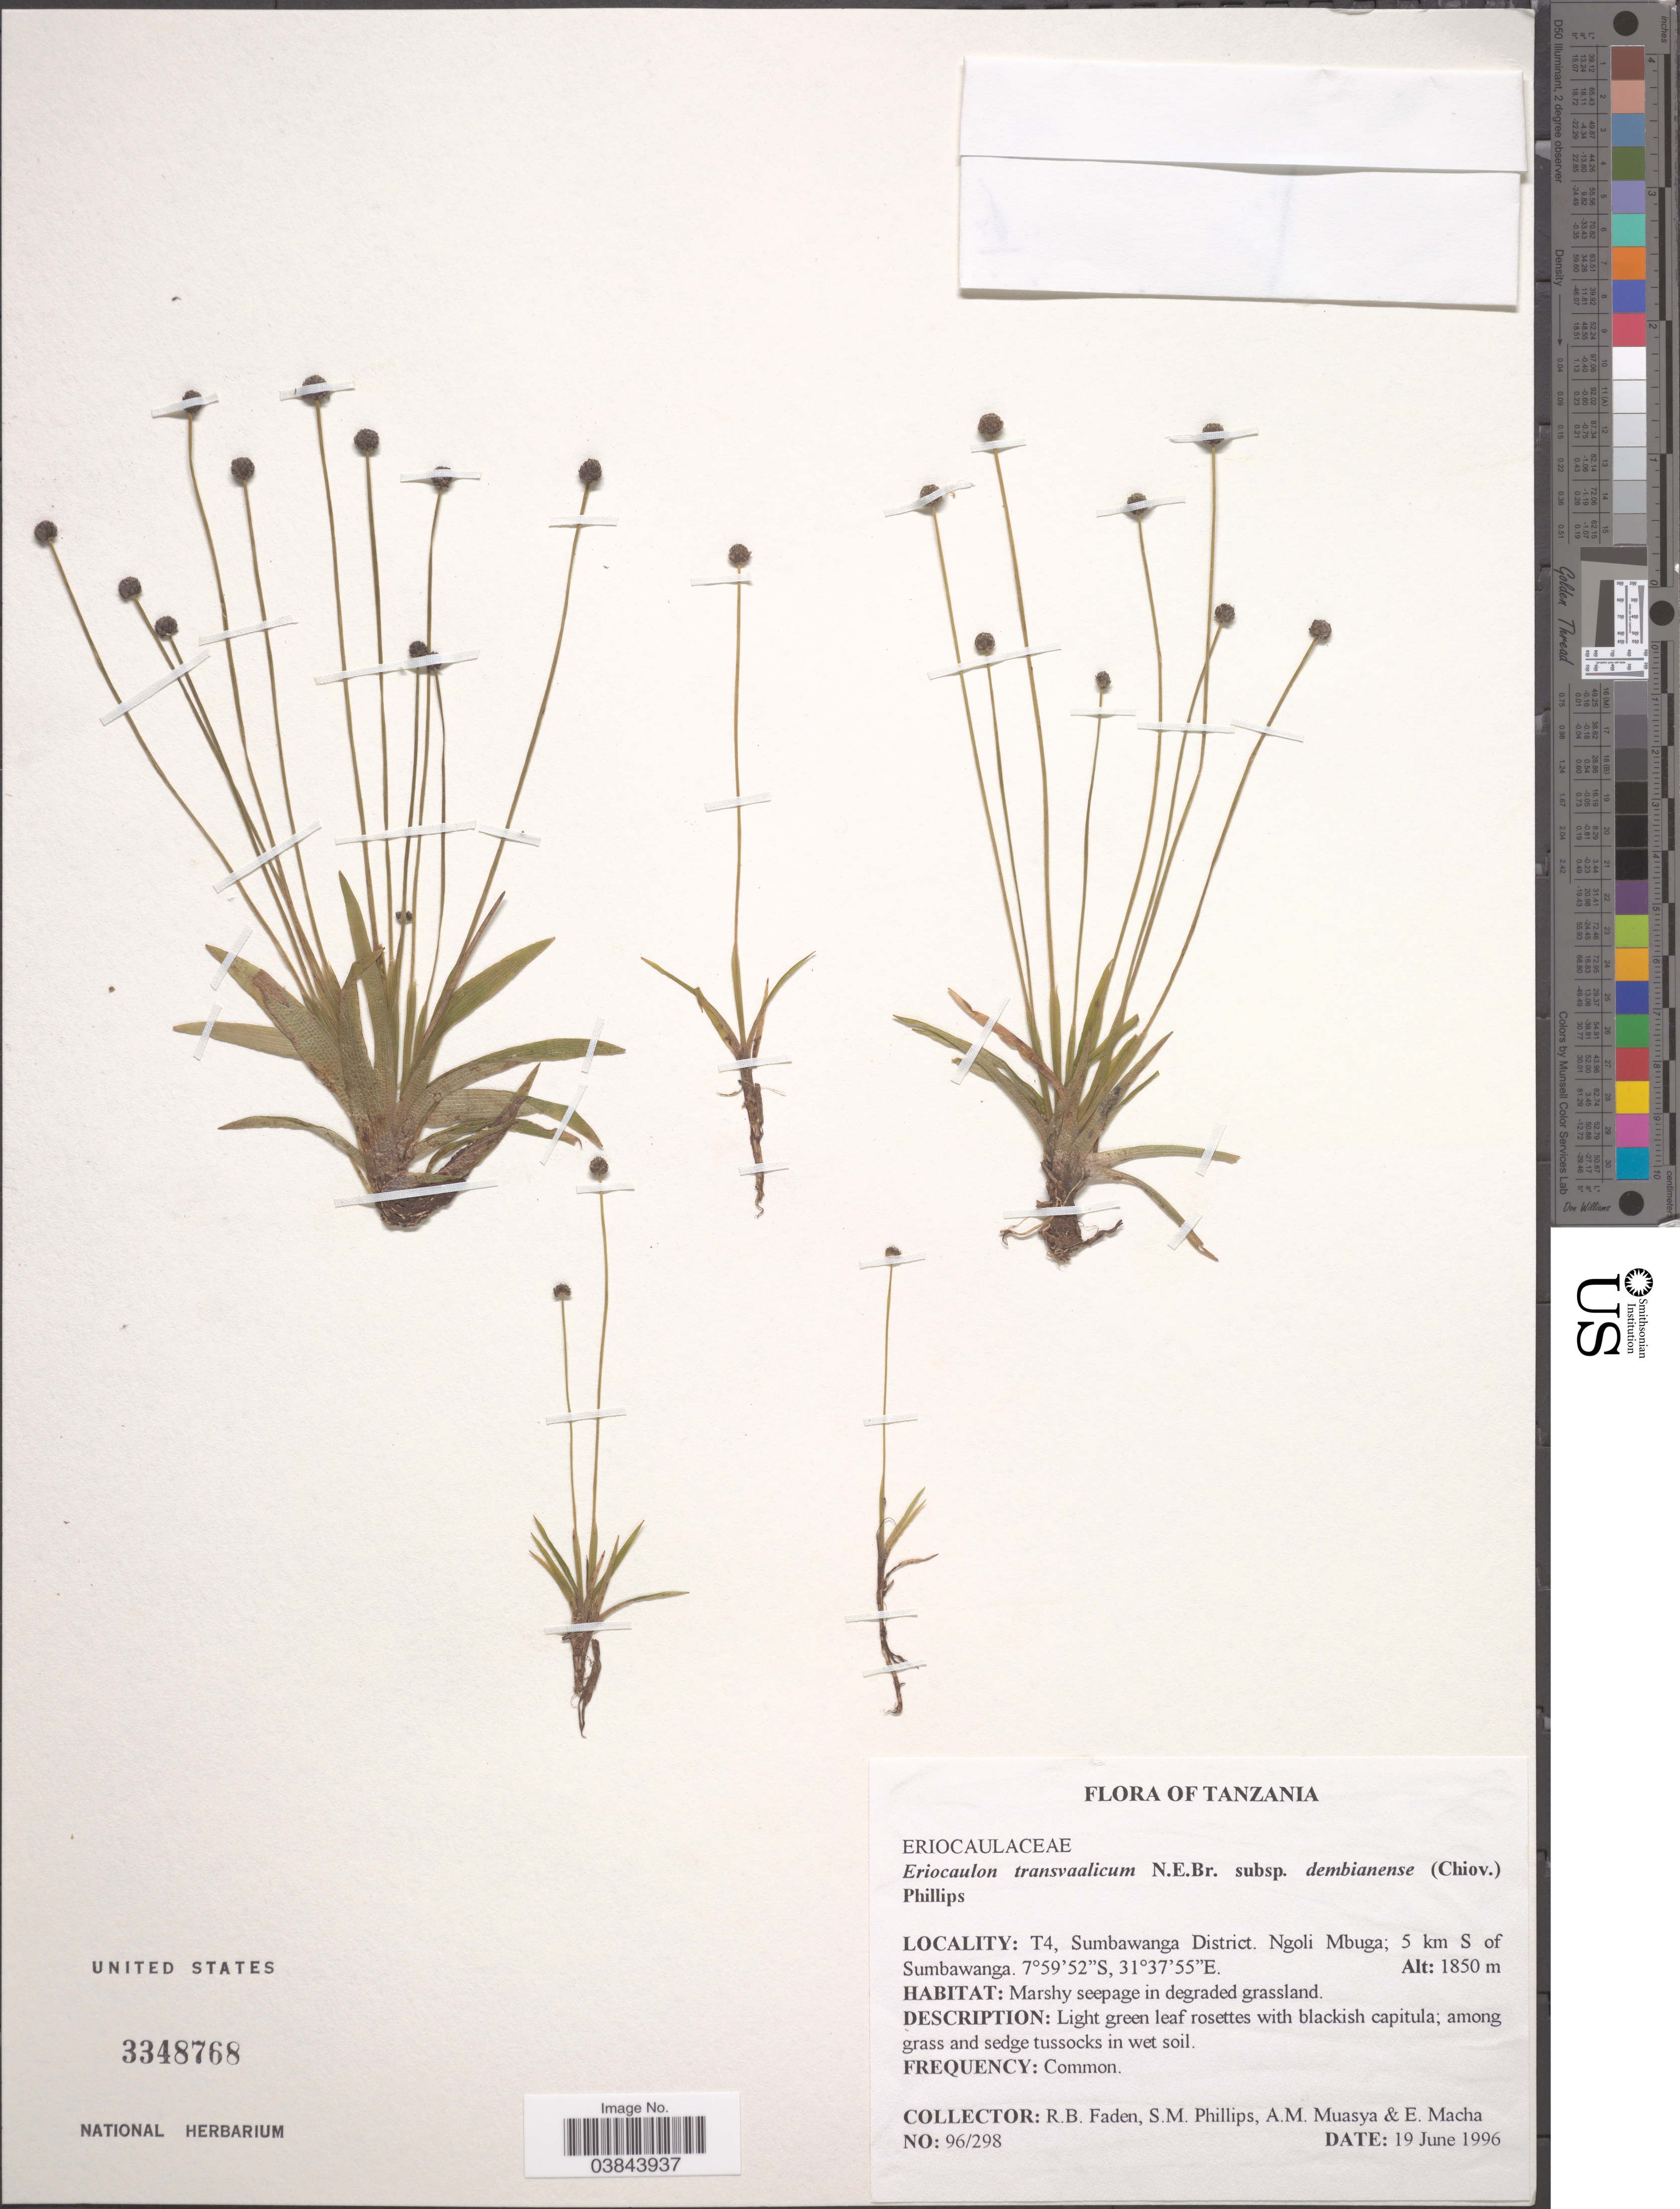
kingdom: Plantae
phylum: Tracheophyta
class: Liliopsida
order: Poales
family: Eriocaulaceae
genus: Eriocaulon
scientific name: Eriocaulon transvaalicum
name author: N.E. Br.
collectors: R. B. Faden, S. M. Phillips, A. Muasya & E. Macha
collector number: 96/298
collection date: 1996-06-19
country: Tanzania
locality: T4, Sumbawanga District. Ngoli Mbuga; 5 km S of Sumbawanga.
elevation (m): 1850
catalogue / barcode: US 3348768